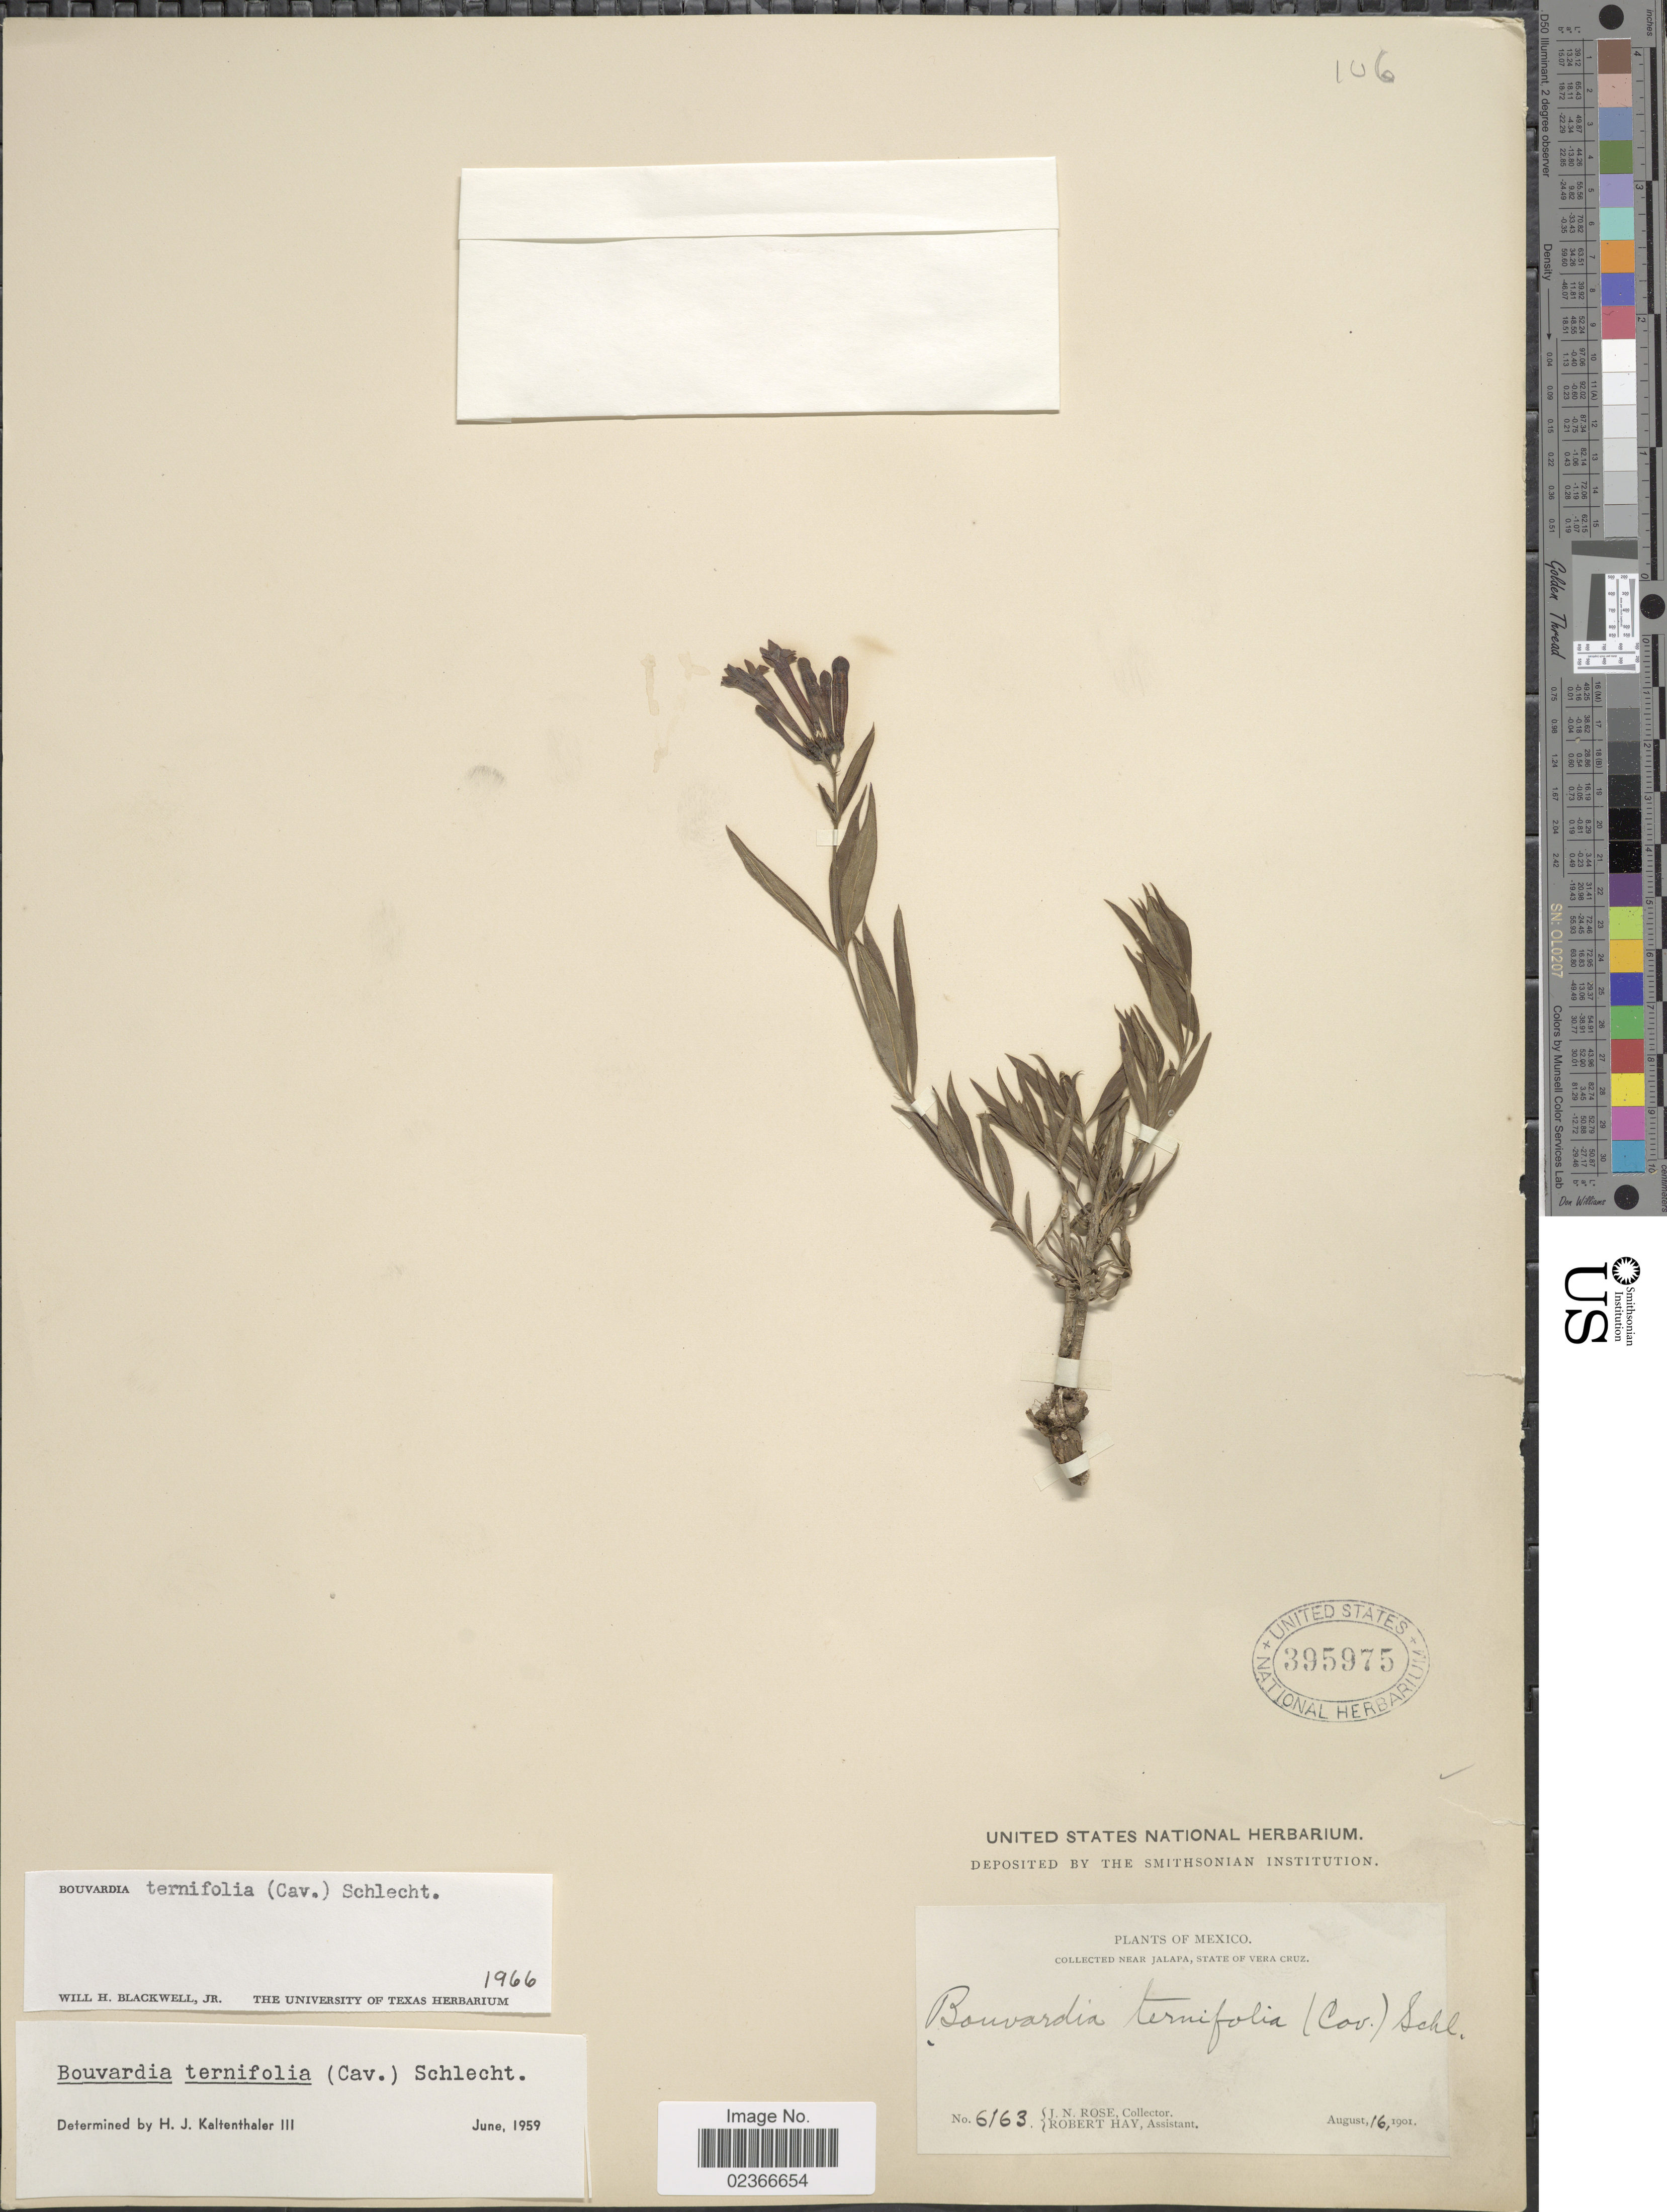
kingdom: Plantae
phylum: Tracheophyta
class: Magnoliopsida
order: Gentianales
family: Rubiaceae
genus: Bouvardia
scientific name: Bouvardia ternifolia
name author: (Cav.) Schltdl.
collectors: J. N. Rose & R. H. Hay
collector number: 6163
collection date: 1901-08-16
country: Mexico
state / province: Veracruz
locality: Near Jalapa, State of Vera Cruz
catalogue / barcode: US 395975